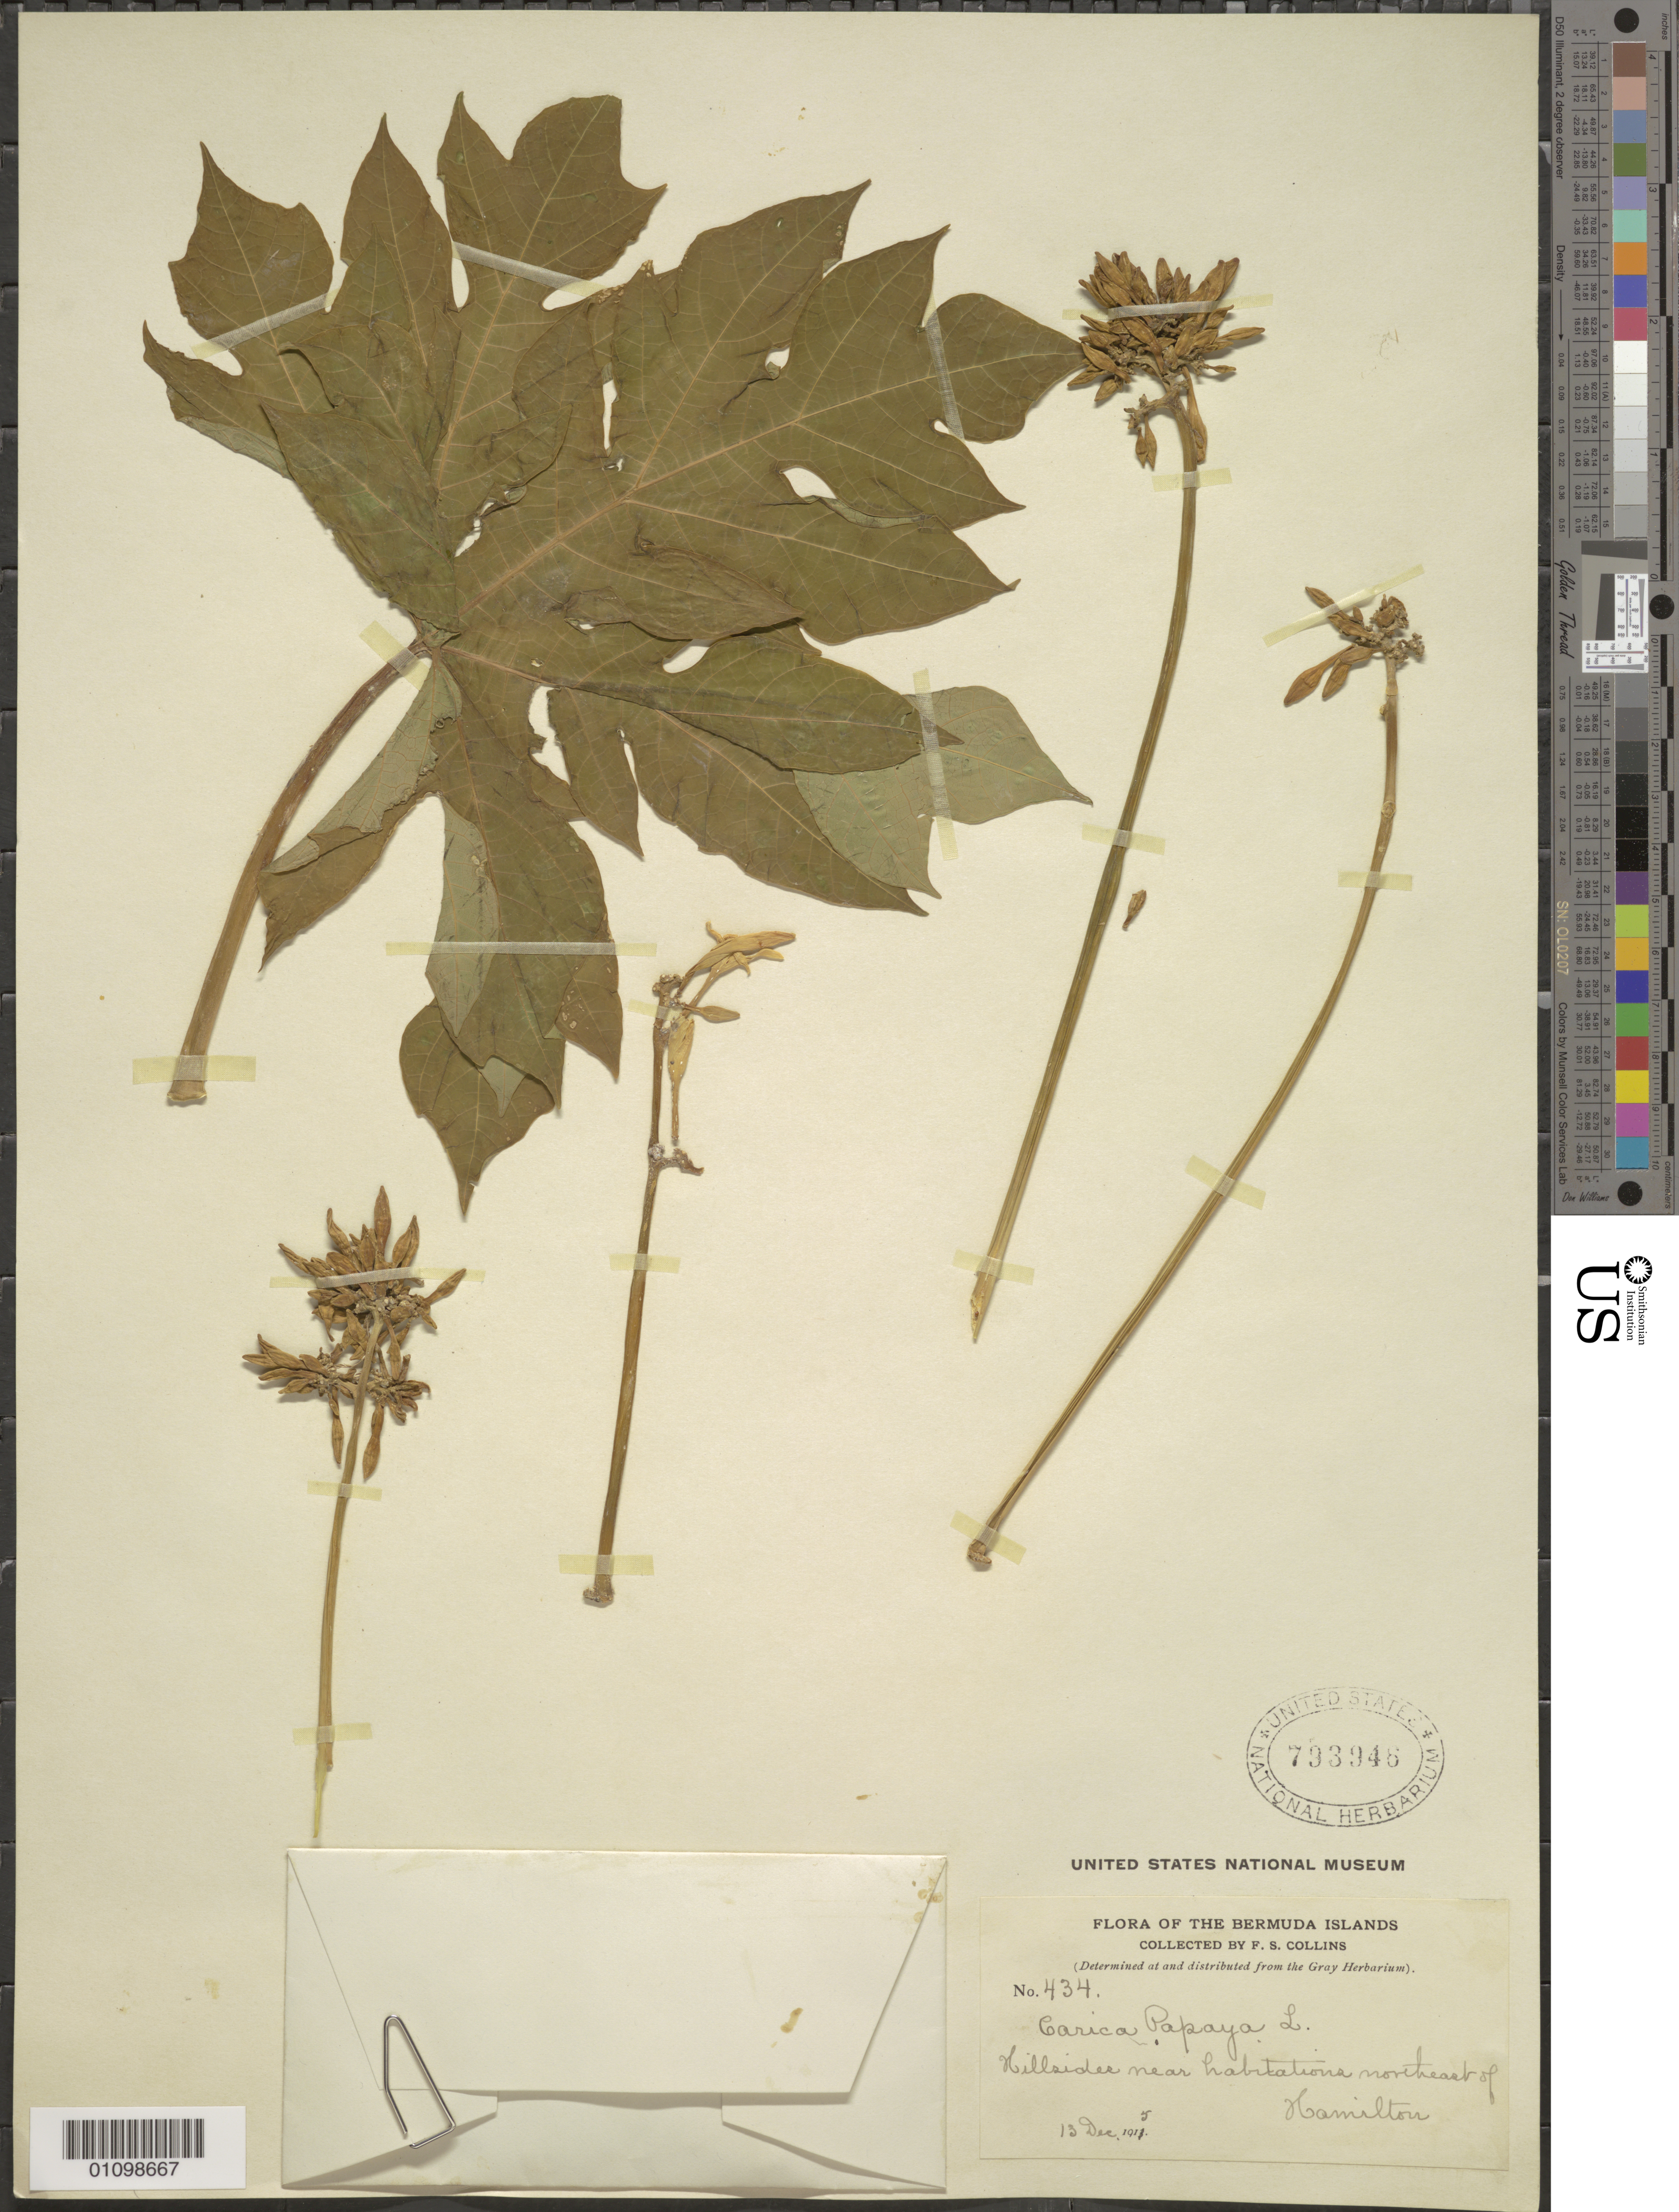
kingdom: Plantae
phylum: Tracheophyta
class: Magnoliopsida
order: Brassicales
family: Caricaceae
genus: Carica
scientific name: Carica papaya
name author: L.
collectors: F. Collins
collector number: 434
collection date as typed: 13 Dec 1915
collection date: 1915-12-13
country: Bermuda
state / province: Hamilton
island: Bermuda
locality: Hillside near habitations NE of Hamilton.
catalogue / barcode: US 733946